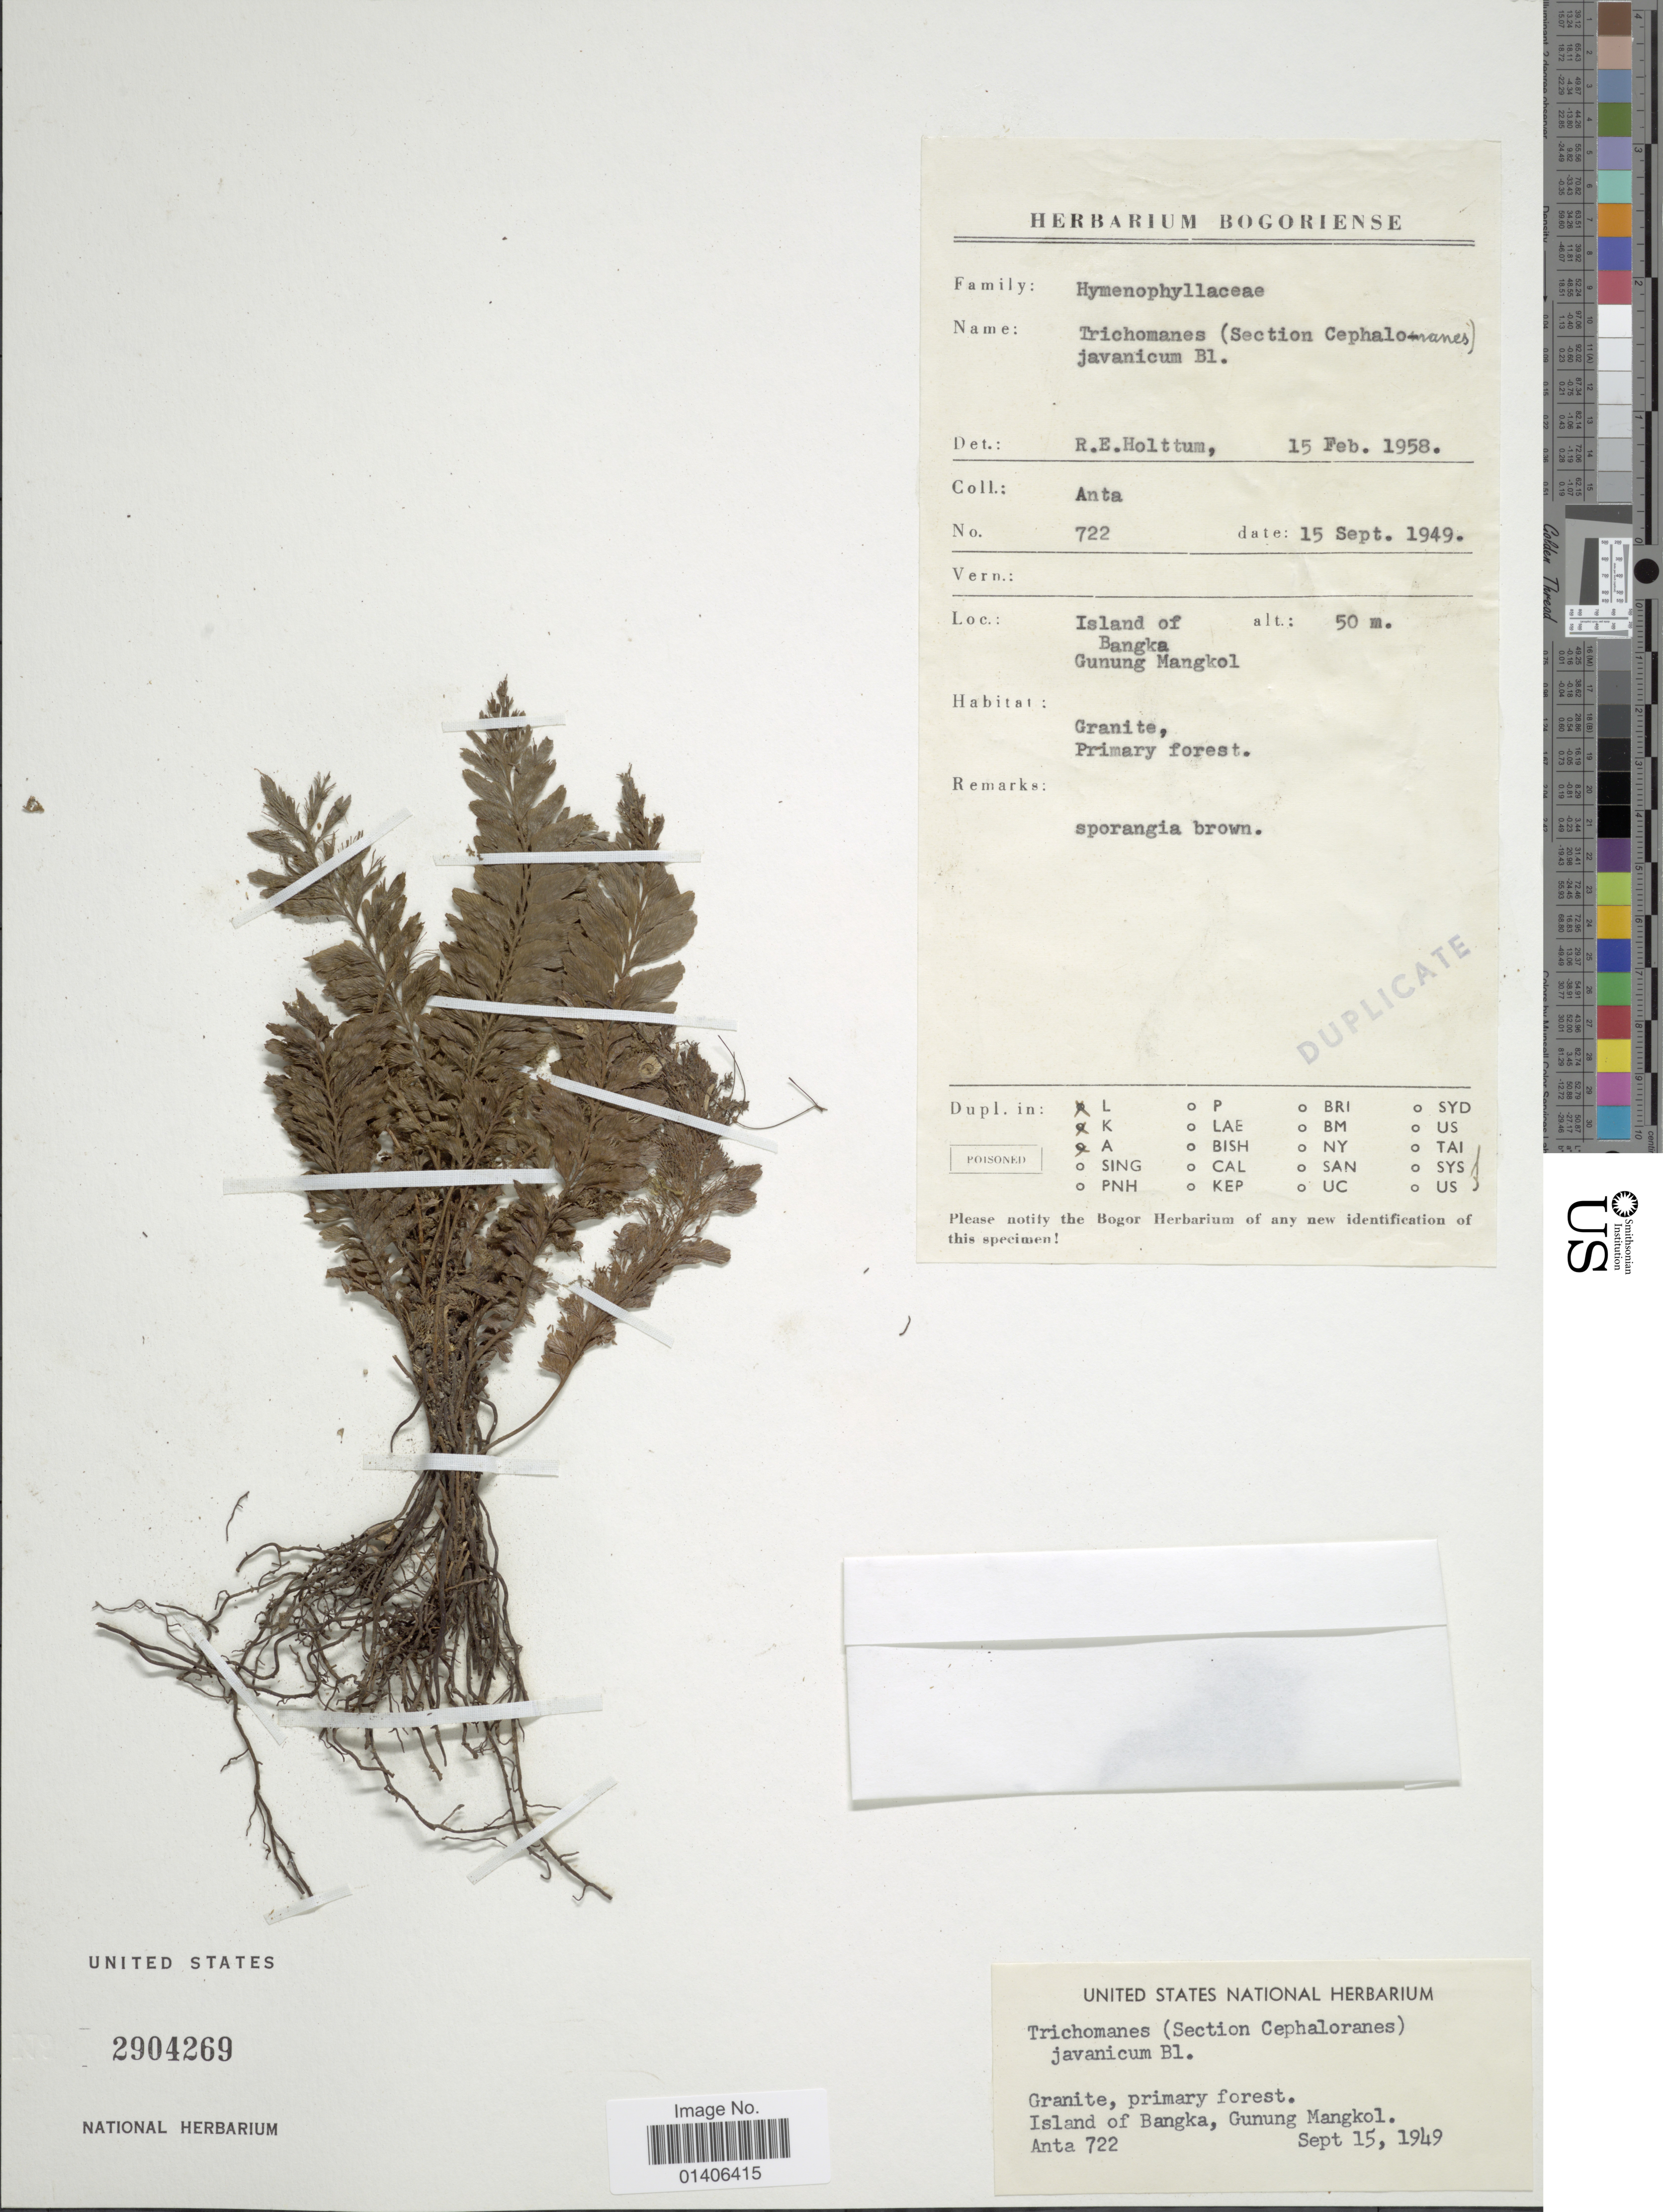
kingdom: Plantae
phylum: Tracheophyta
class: Polypodiopsida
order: Hymenophyllales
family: Hymenophyllaceae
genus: Cephalomanes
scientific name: Cephalomanes javanicum var. javanicum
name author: C. Presl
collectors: Anta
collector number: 722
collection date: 1949-09-15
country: Indonesia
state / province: Sumatra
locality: Island of Bangka, Gunung Mangkol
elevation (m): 50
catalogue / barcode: US 2904269